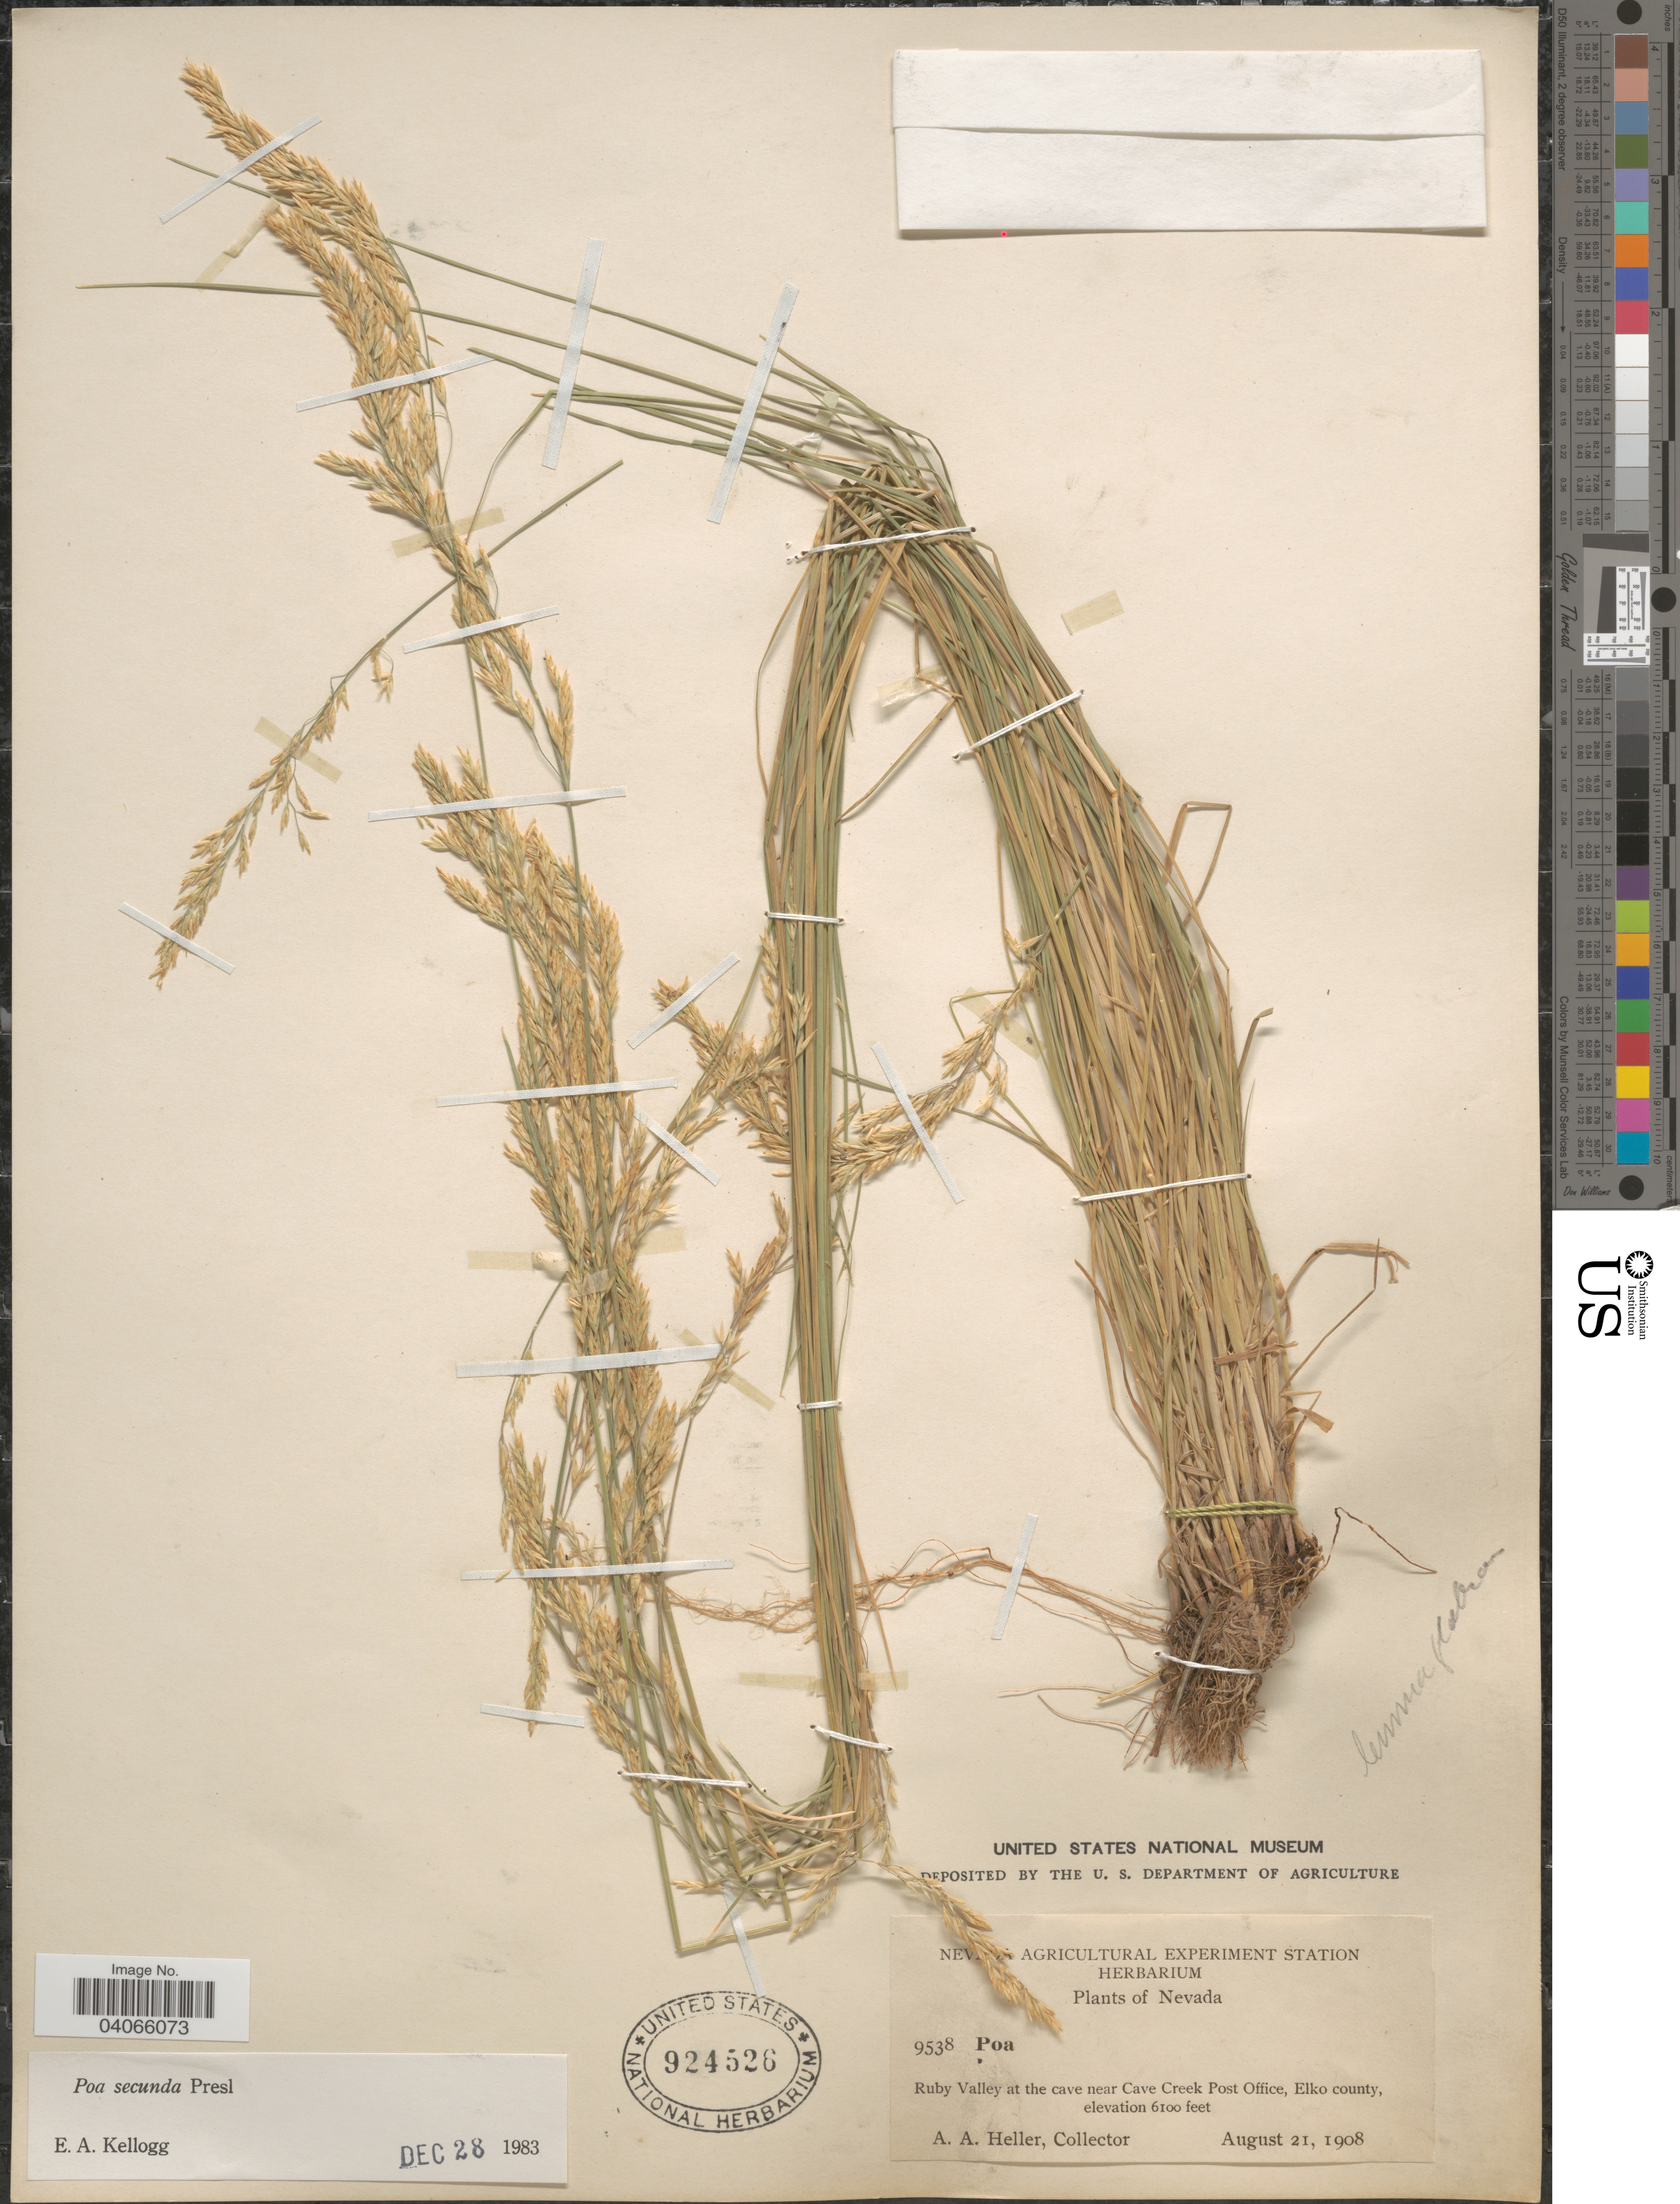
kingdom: Plantae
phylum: Tracheophyta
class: Liliopsida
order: Poales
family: Poaceae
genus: Poa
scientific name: Poa secunda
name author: J. Presl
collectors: A. A. Heller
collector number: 9538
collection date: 1908-08-21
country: United States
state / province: Nevada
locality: Ruby Valley at the cave near Cave Creek Post Office, Elko county.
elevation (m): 1859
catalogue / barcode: US 924526